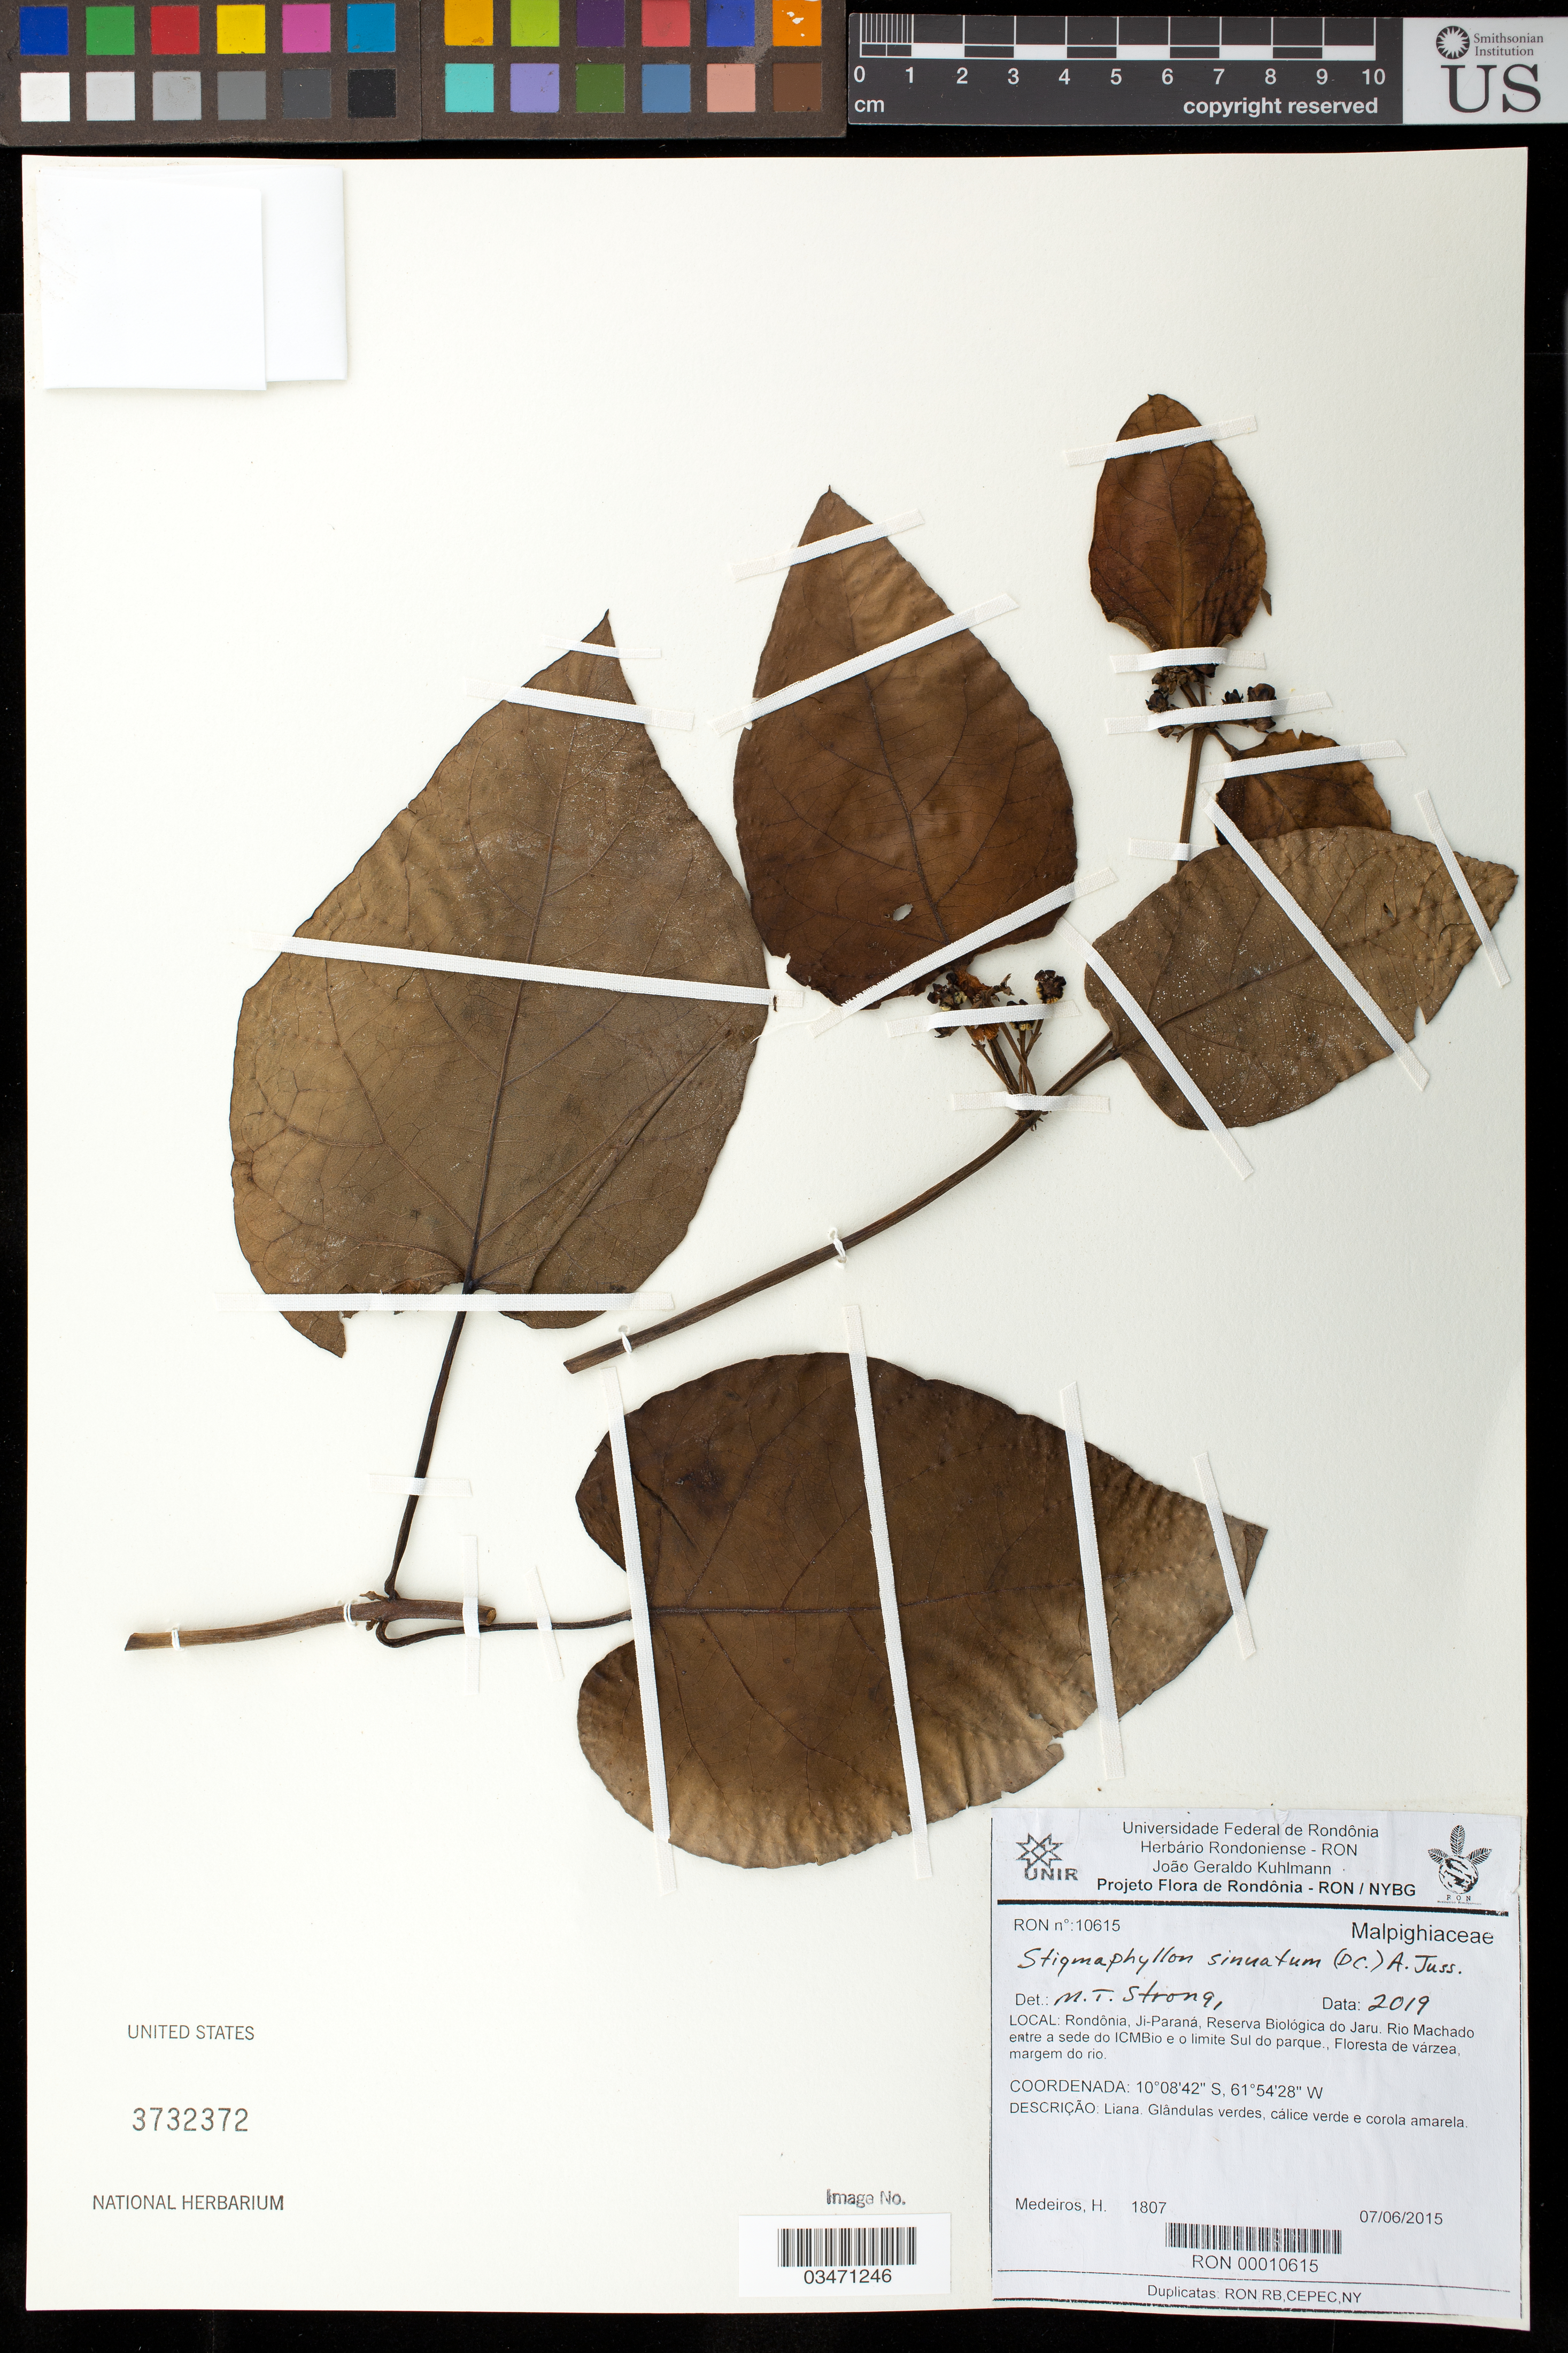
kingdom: Plantae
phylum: Tracheophyta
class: Magnoliopsida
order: Malpighiales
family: Malpighiaceae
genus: Stigmaphyllon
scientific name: Stigmaphyllon sinuatum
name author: (DC.) A. Juss.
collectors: H. Medeiros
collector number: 1807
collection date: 2015-06-07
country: Brazil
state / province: Rondônia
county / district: Ji-Paraná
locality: Reserva Biologica do Jaru. Rio Machado entre a sede do ICMBio e o limite Sul do parque. Floresta de varzea, margem do rio.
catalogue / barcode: US 3732372